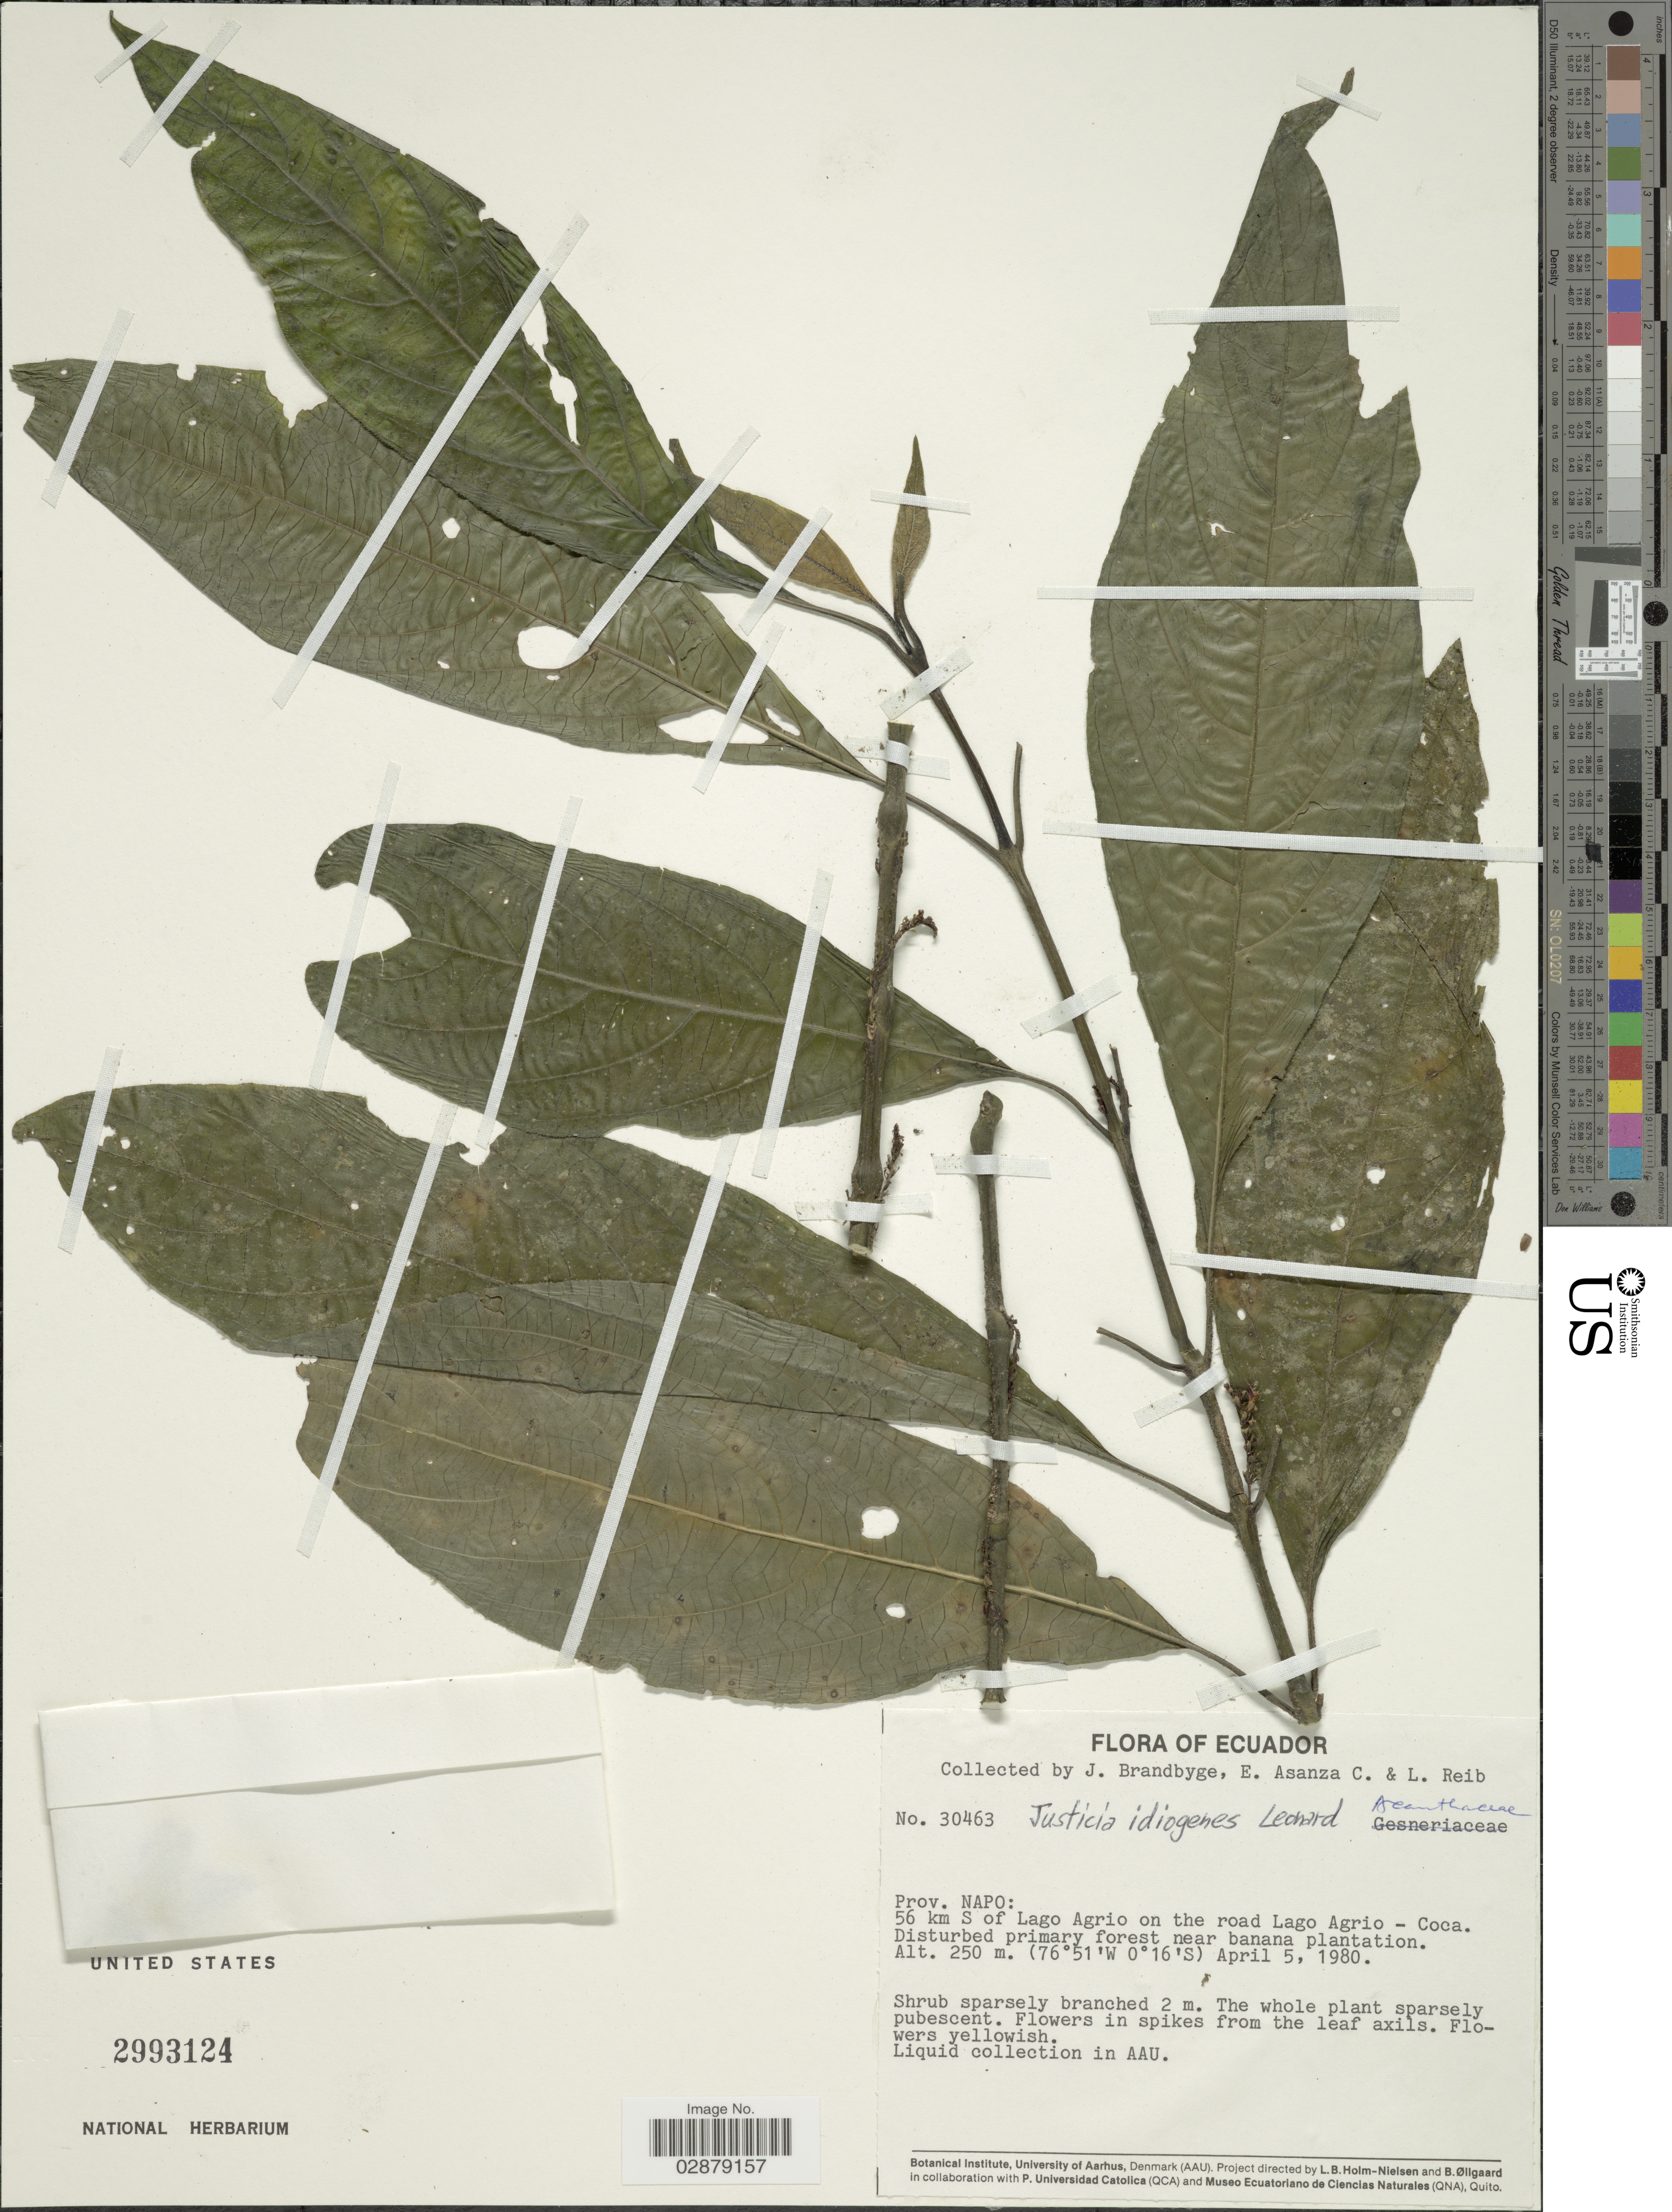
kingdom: Plantae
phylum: Tracheophyta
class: Magnoliopsida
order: Lamiales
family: Acanthaceae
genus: Justicia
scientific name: Justicia idiogenes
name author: Leonard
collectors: J. Brandbyge, E. Asanza C. & L. Reib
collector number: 30463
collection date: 1980-04-05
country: Ecuador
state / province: Napo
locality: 56 km S of Lago Agrio on the road Lago Agrio - Coca.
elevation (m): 250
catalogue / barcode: US 2993124